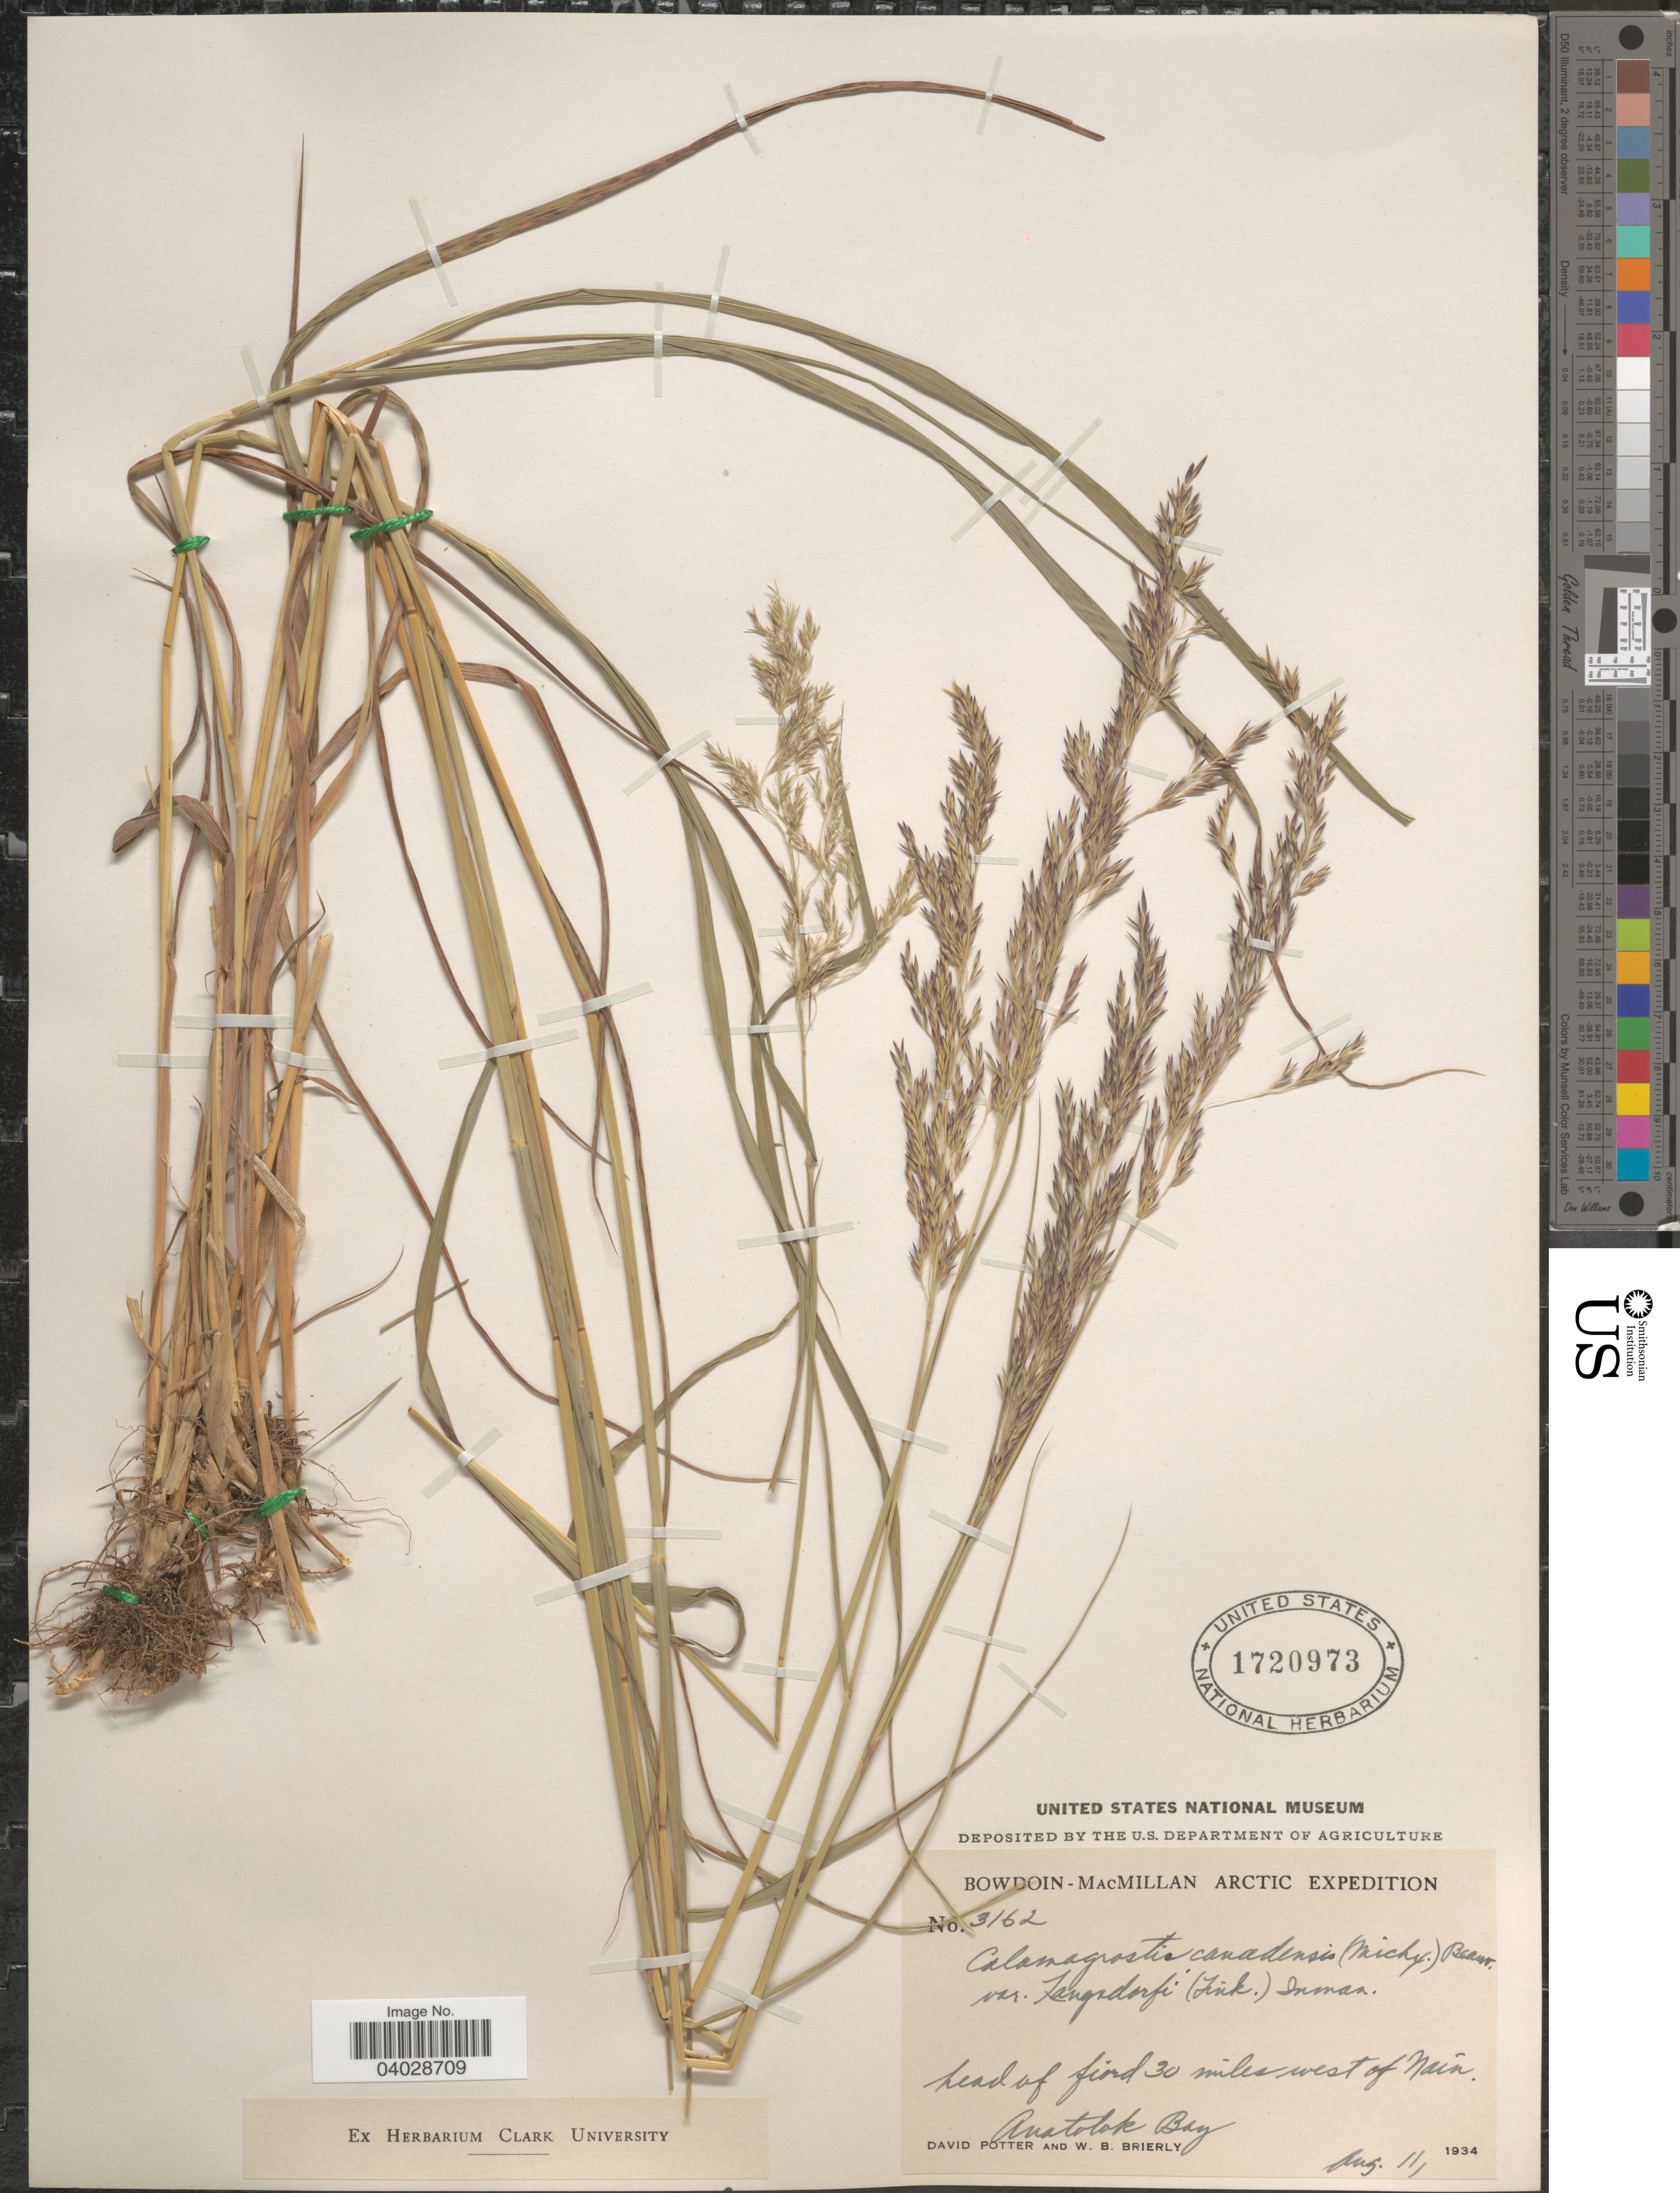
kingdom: Plantae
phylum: Tracheophyta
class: Liliopsida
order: Poales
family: Poaceae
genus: Calamagrostis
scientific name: Calamagrostis canadensis var. langsdorffii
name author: (Link) Inman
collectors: D. Potter & W. Brierly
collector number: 3162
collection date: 1934-08-11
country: Canada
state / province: Newfoundland and Labrador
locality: Head of fiord 30 miles west of Nain. Anaktalak Bay.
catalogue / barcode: US 1720973